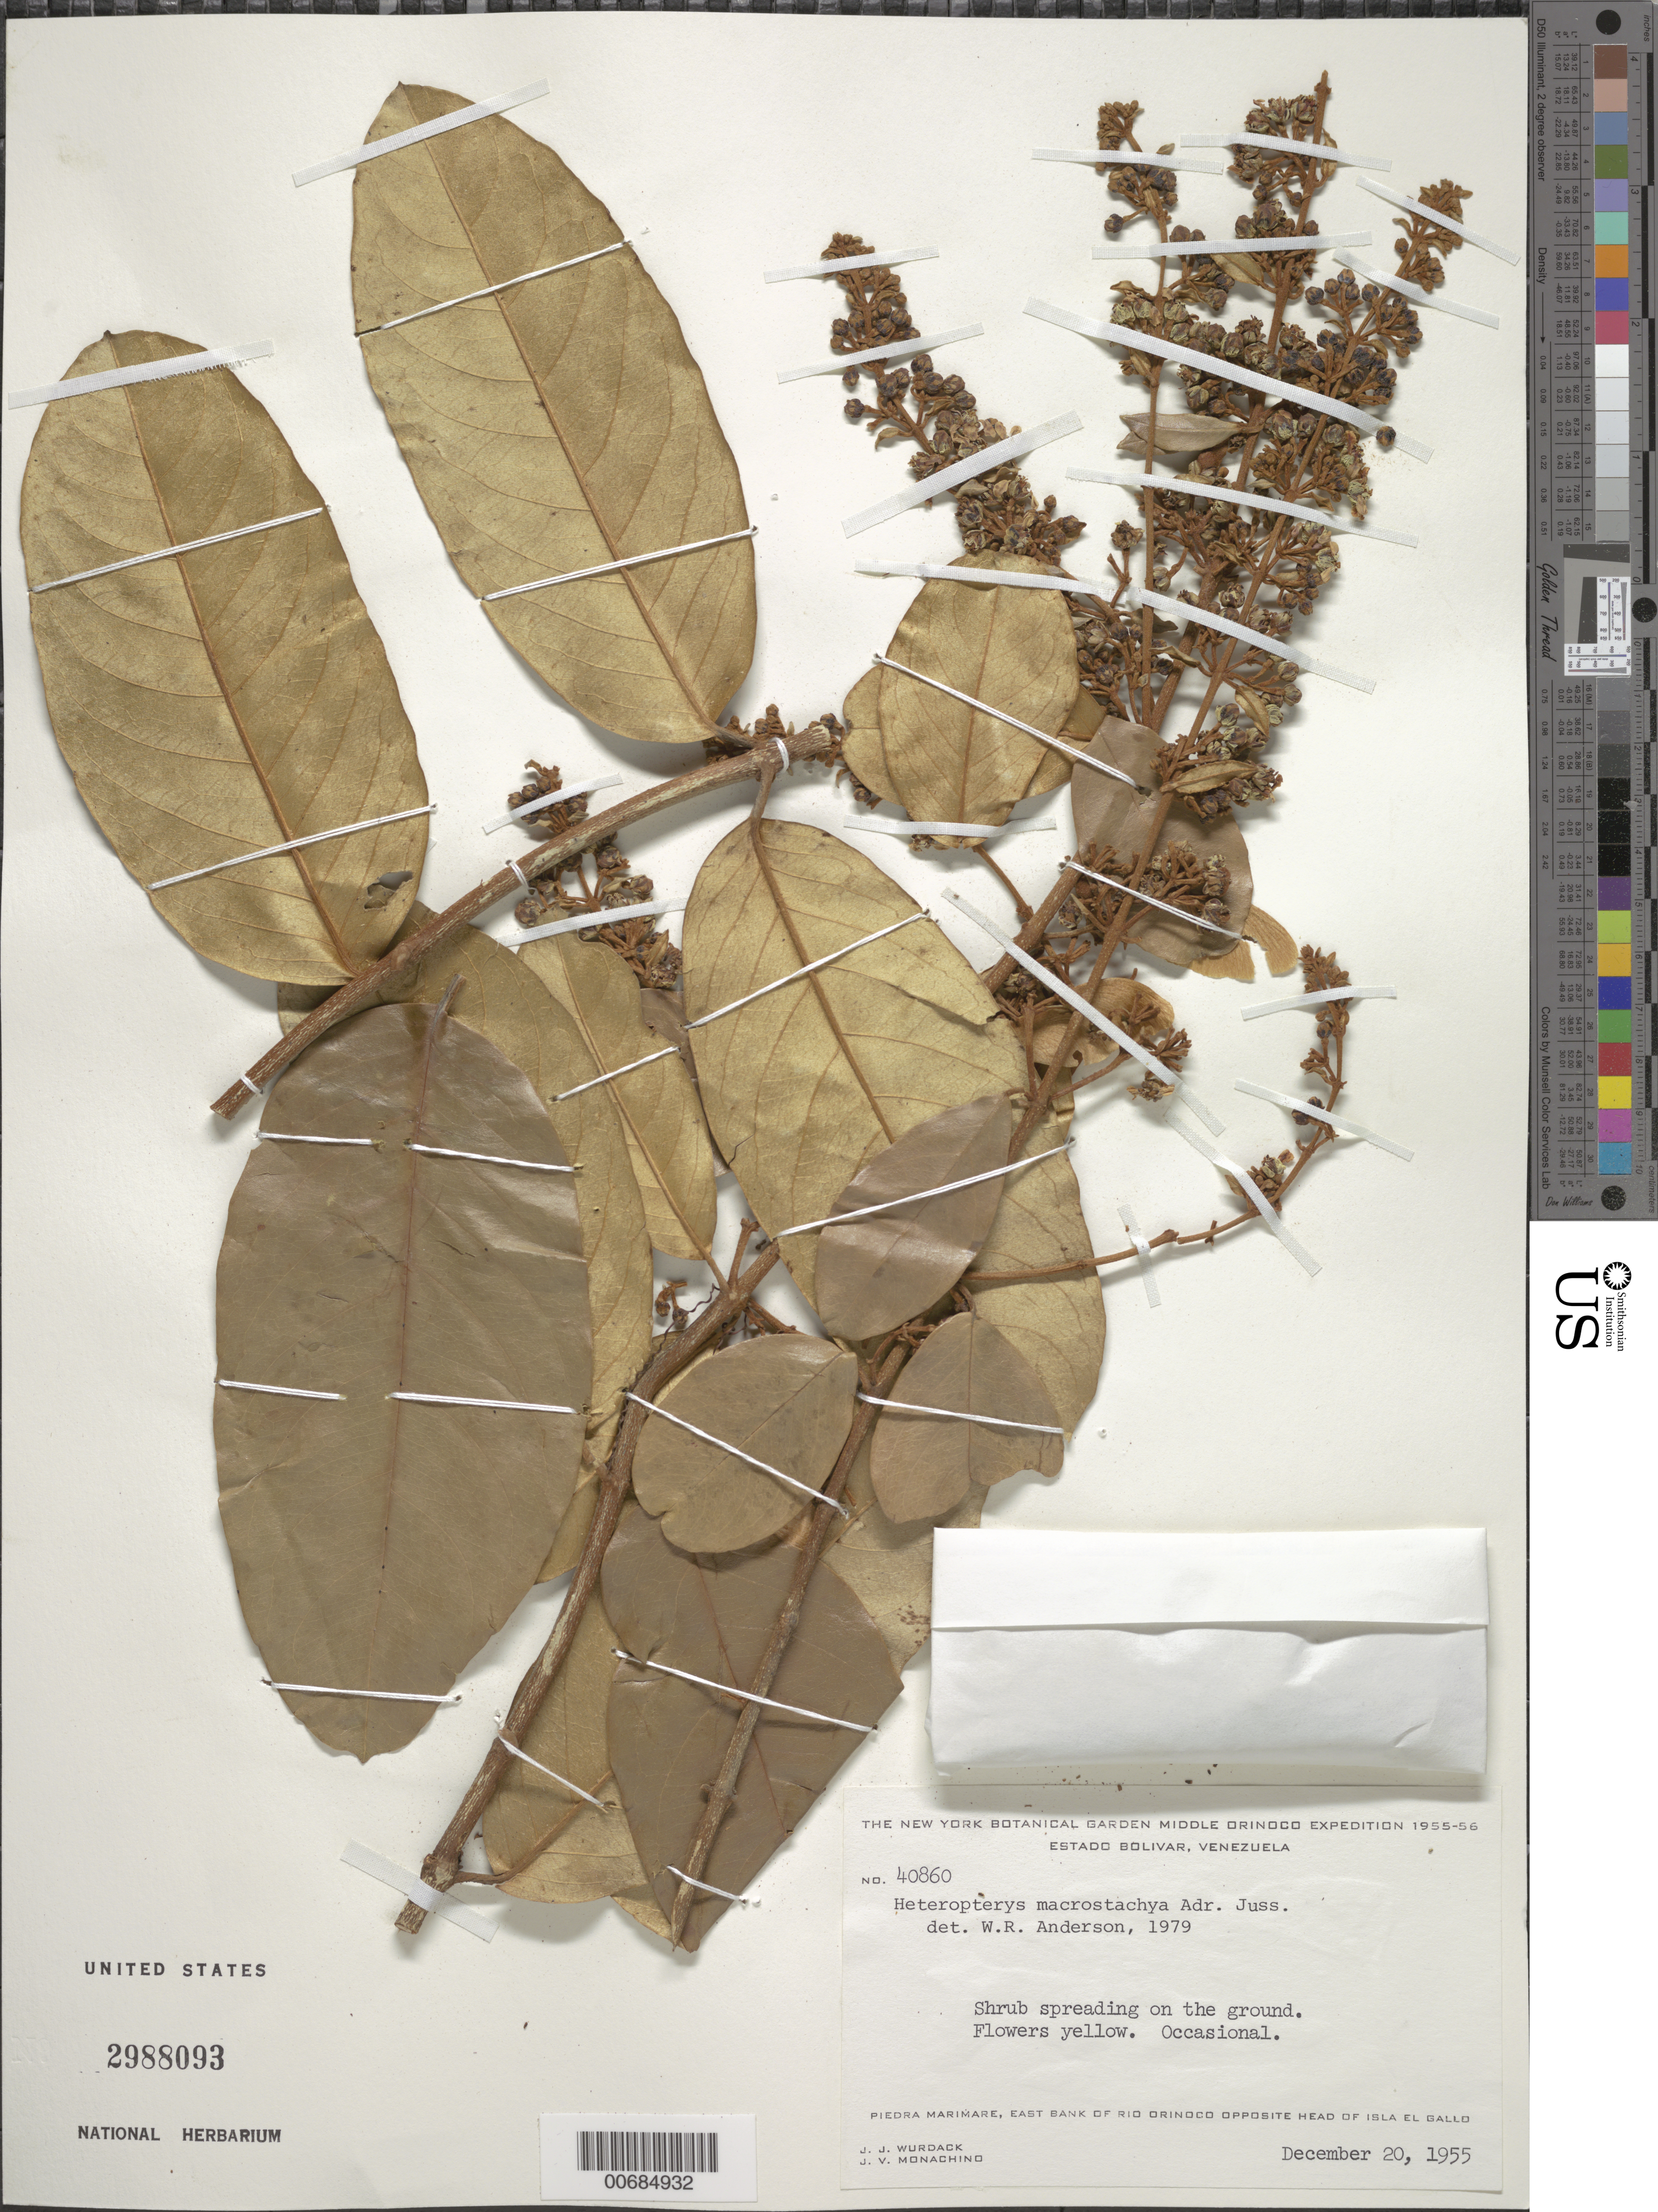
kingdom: Plantae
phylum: Tracheophyta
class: Magnoliopsida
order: Malpighiales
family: Malpighiaceae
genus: Heteropterys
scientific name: Heteropterys macrostachya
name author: A. Juss.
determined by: Anderson, W. R., (MICH), University of Michigan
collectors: J. J. Wurdack & J. V. Monachino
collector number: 40860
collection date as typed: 20-Dec-55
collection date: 1955-12-20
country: Venezuela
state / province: Bolívar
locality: Piedra Marimare, E bank of Río Orinoco, opposite head of Isla El Gallo; east base of piedra, 2 km east of Río Orinoco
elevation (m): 100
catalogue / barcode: US 2988093